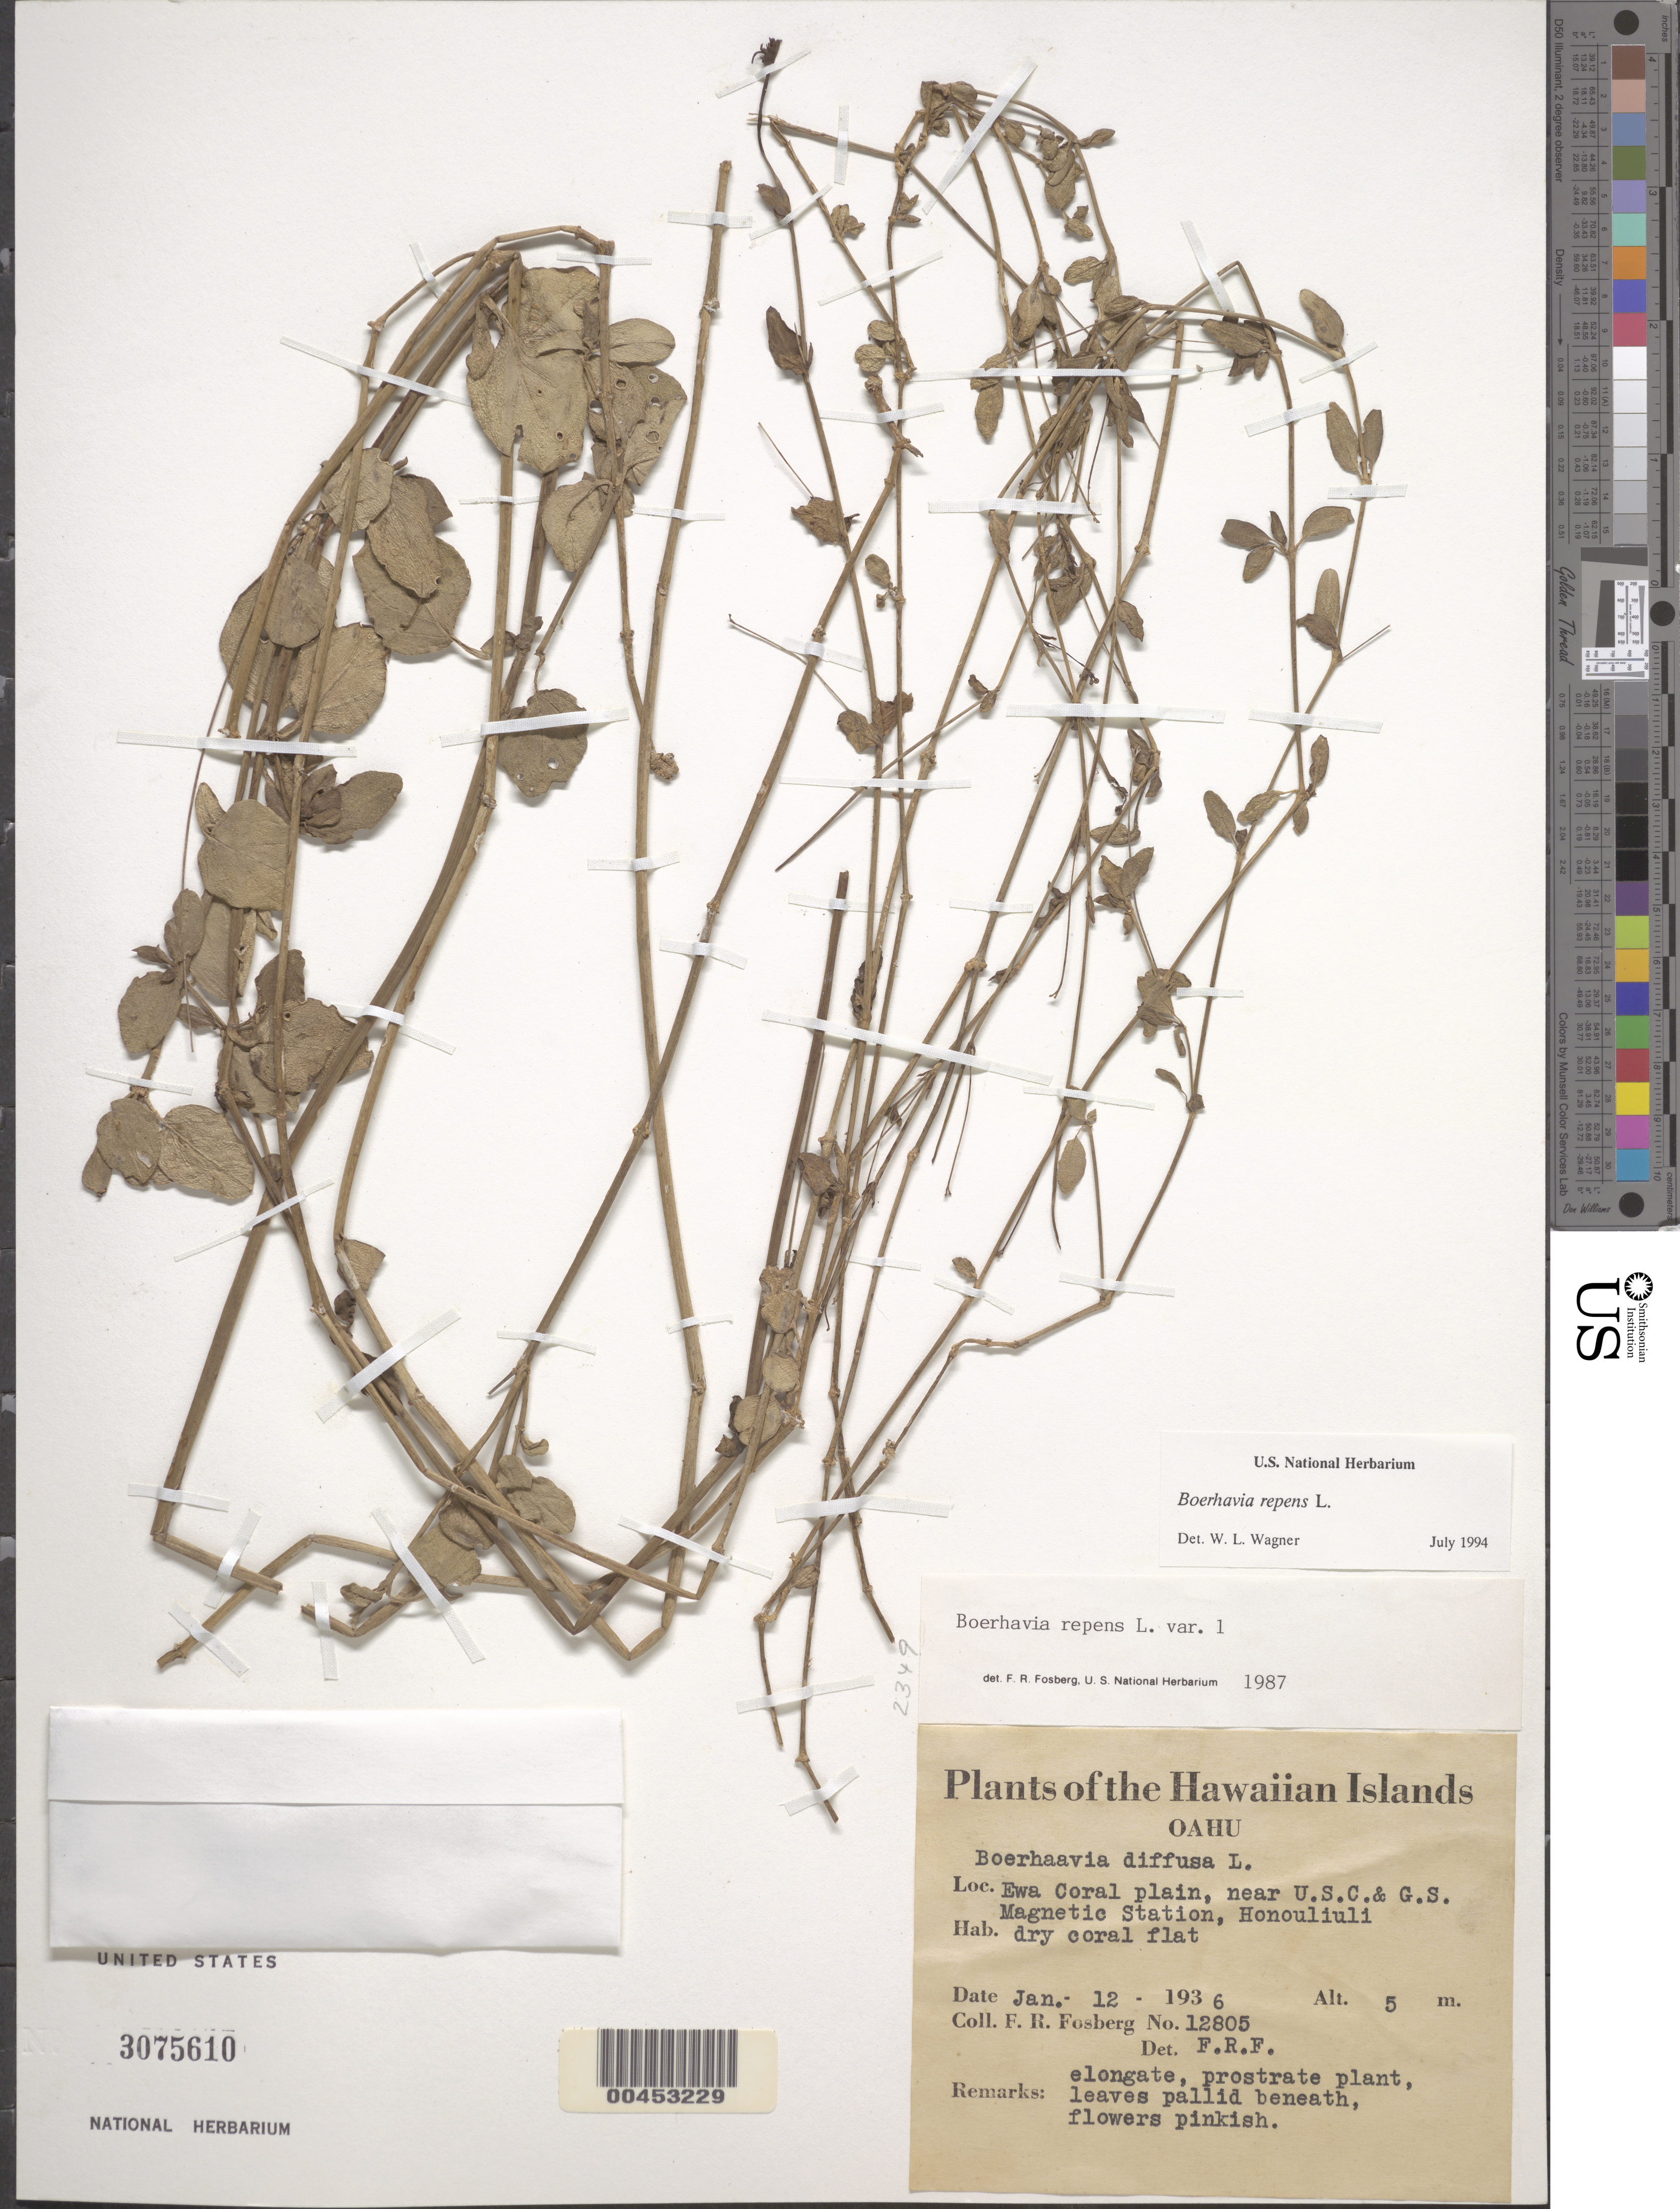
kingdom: Plantae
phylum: Tracheophyta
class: Magnoliopsida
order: Caryophyllales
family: Nyctaginaceae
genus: Boerhavia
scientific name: Boerhavia repens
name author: L.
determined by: Wagner, W. L., (BOT), Smithsonian Institution - National Museum of Natural History (UNITED STATES)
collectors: F. R. Fosberg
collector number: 12805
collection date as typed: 12 Jan 1936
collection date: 1936-01-12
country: United States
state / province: Hawaii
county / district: Honolulu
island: Oahu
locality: Ewa Coral plain, near U.S.C.& G.S. Magnetic Station, Honouliuli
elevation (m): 5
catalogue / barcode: US 3075610